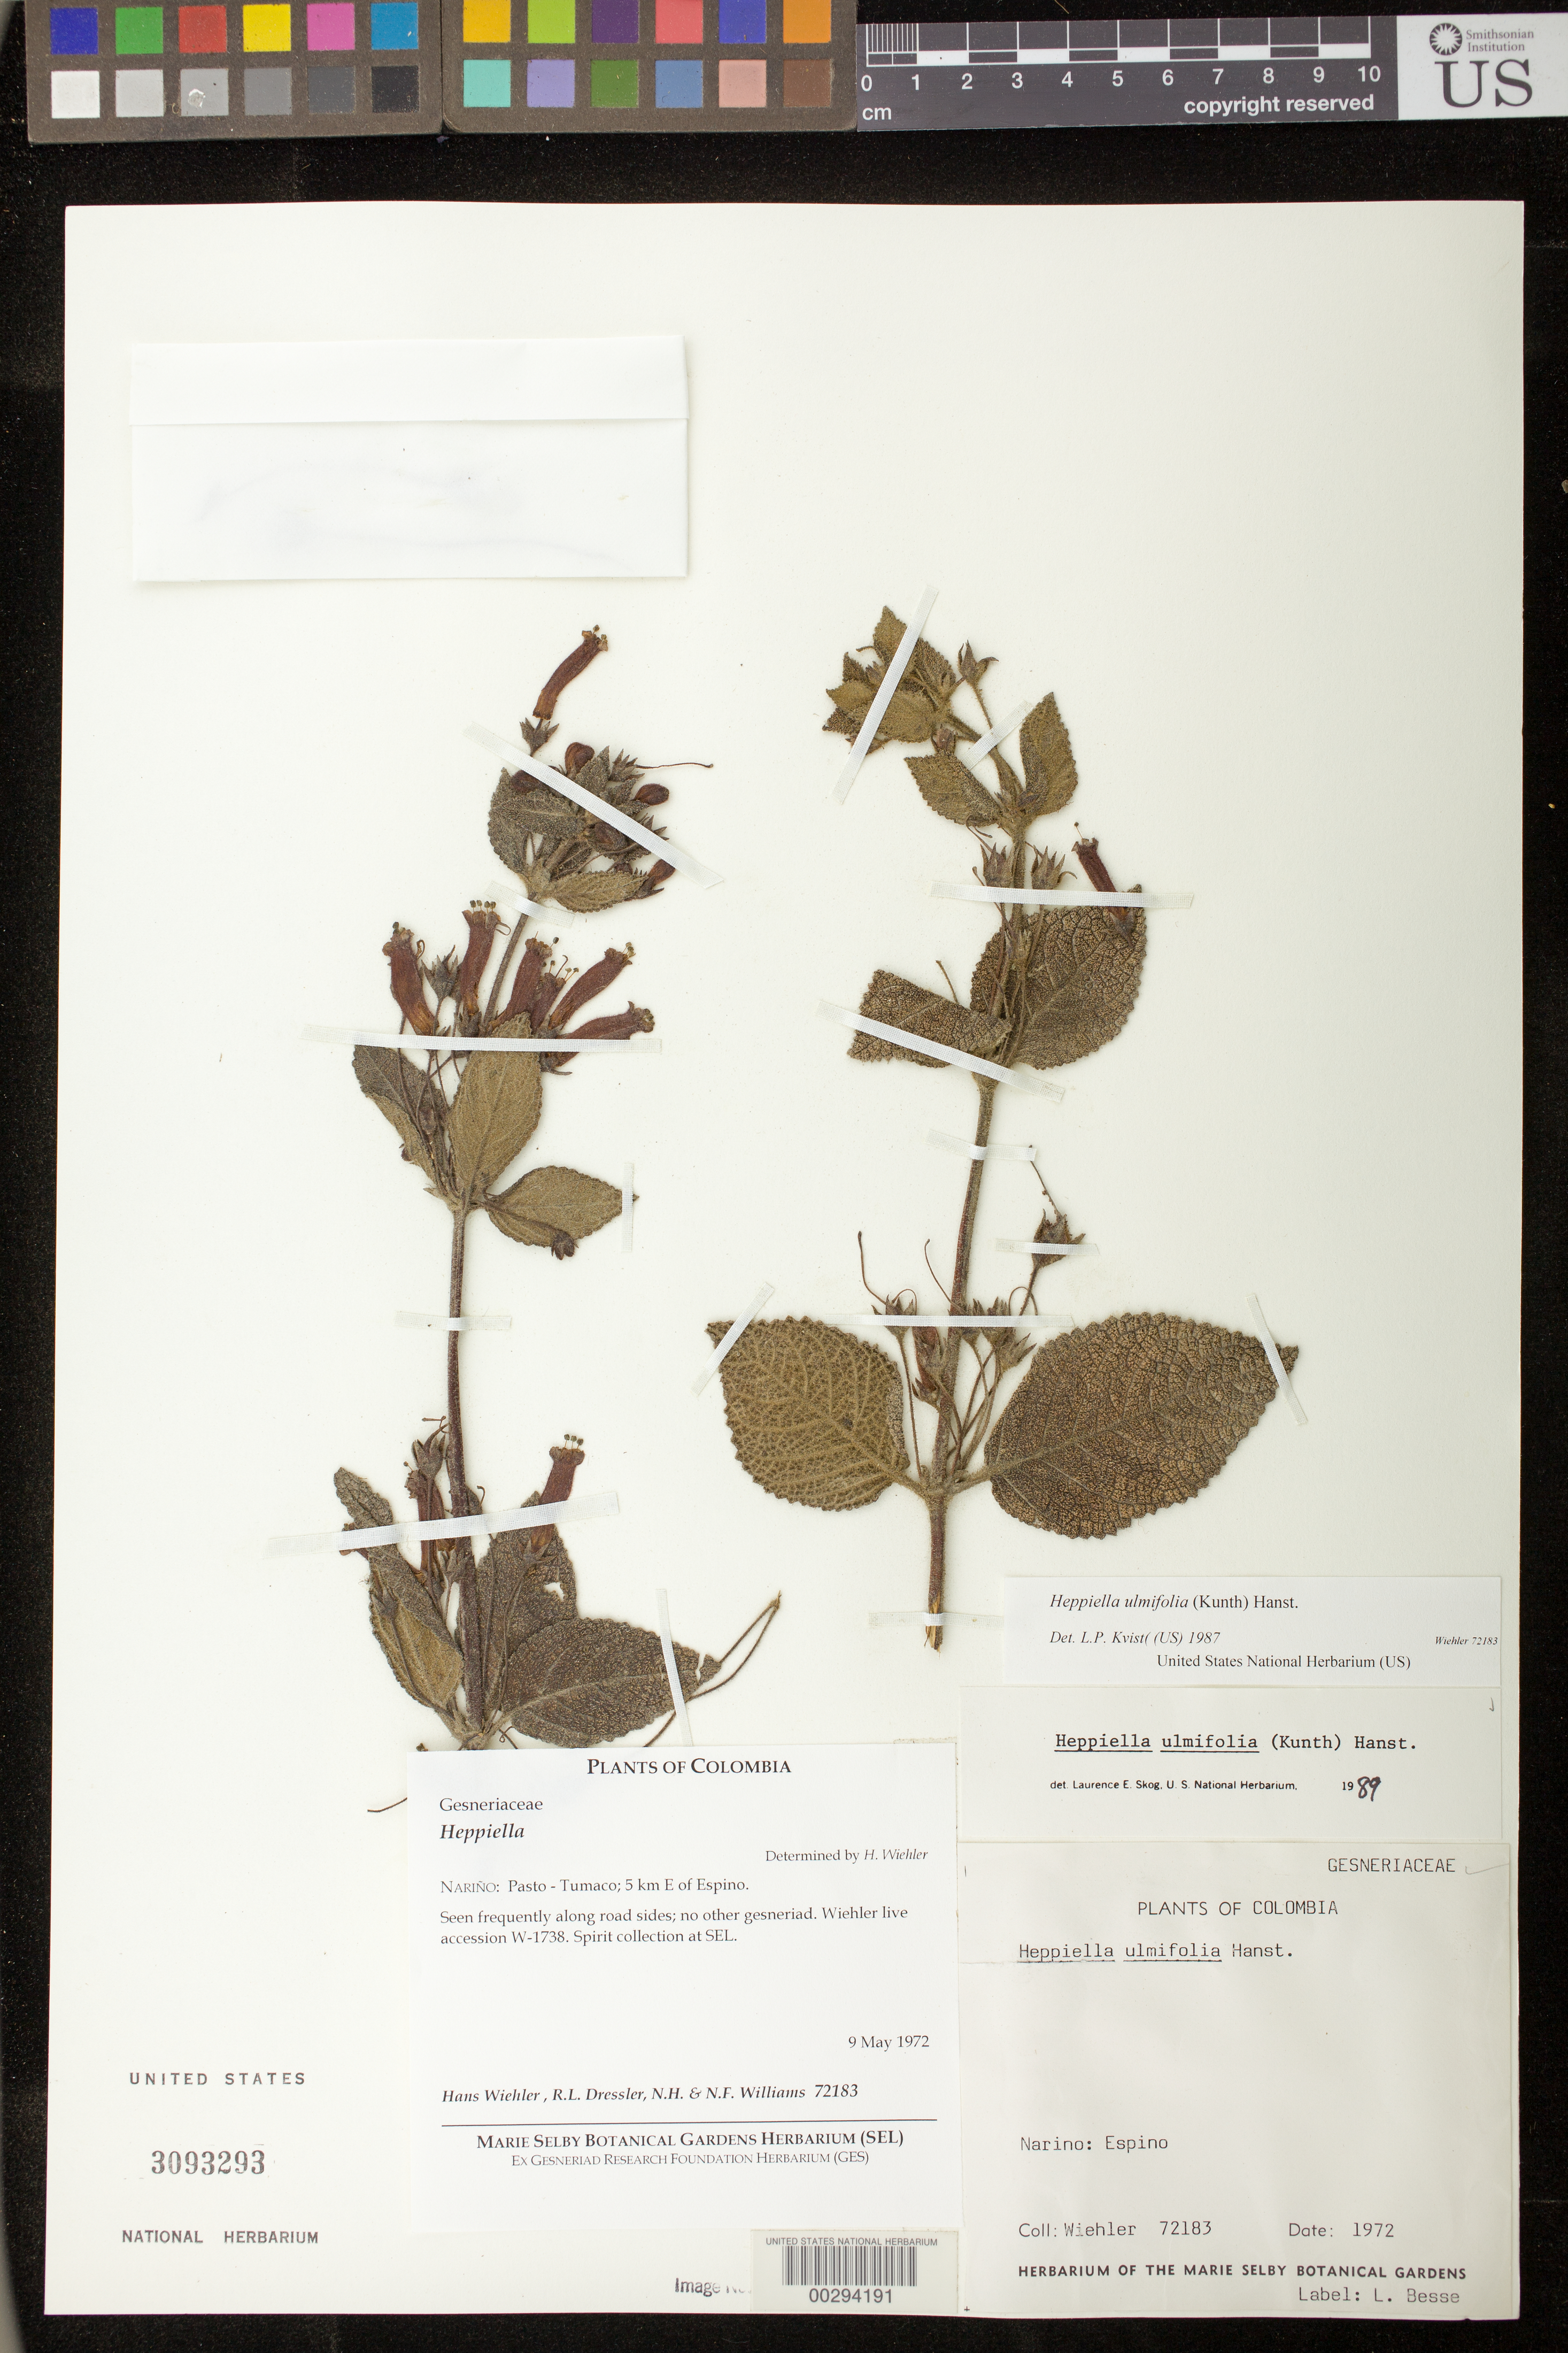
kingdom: Plantae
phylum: Tracheophyta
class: Magnoliopsida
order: Lamiales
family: Gesneriaceae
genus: Heppiella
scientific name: Heppiella ulmifolia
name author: (Kunth) Hanst.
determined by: Skog, Laurence E.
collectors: H. J. Wiehler, R. Dressler, N. H. Williams & N. Williams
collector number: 72183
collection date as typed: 09 May 1972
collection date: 1972-05-09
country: Colombia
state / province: Nariño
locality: Nariño: Pasto-Tumaco; 5 km E of Espino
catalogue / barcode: US 3093293